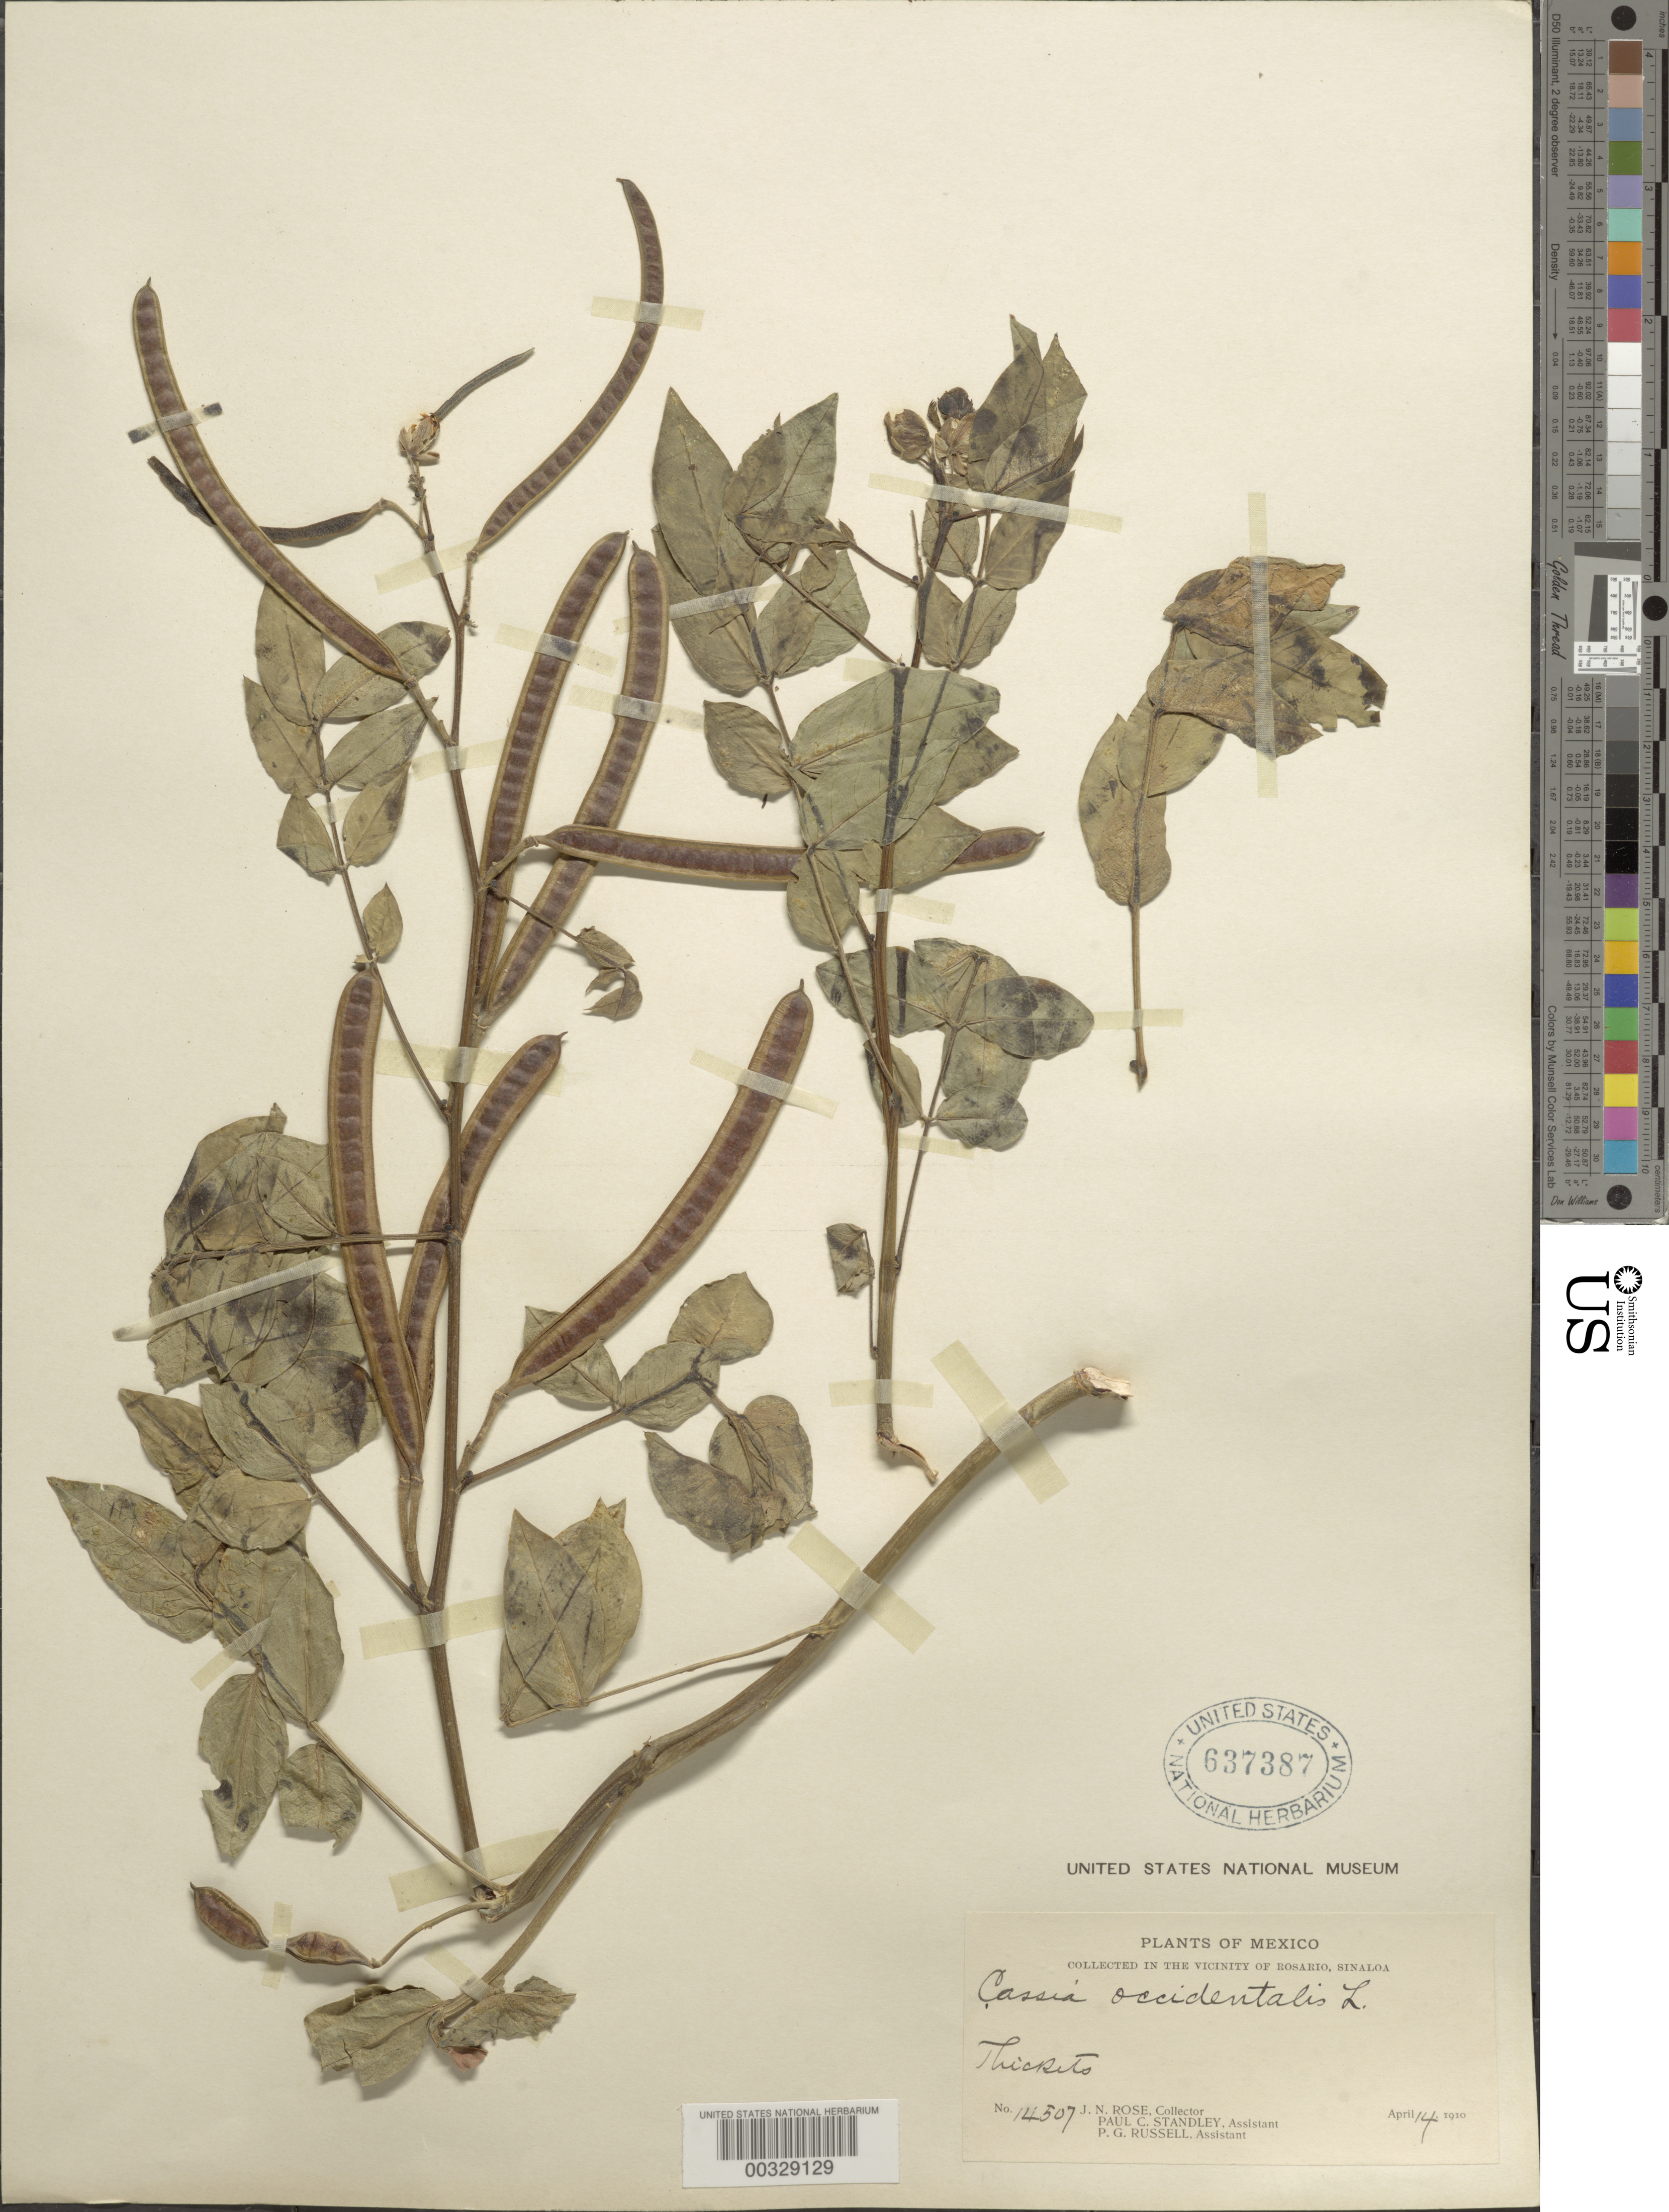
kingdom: Plantae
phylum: Tracheophyta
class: Magnoliopsida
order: Fabales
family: Fabaceae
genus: Senna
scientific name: Senna occidentalis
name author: (L.) Link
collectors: J. N. Rose, P. C. Standley & P. G. Russell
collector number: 14507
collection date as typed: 14 Apr 1910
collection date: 1910-04-14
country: Mexico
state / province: Sinaloa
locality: Rosario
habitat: Thickets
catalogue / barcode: US 637387